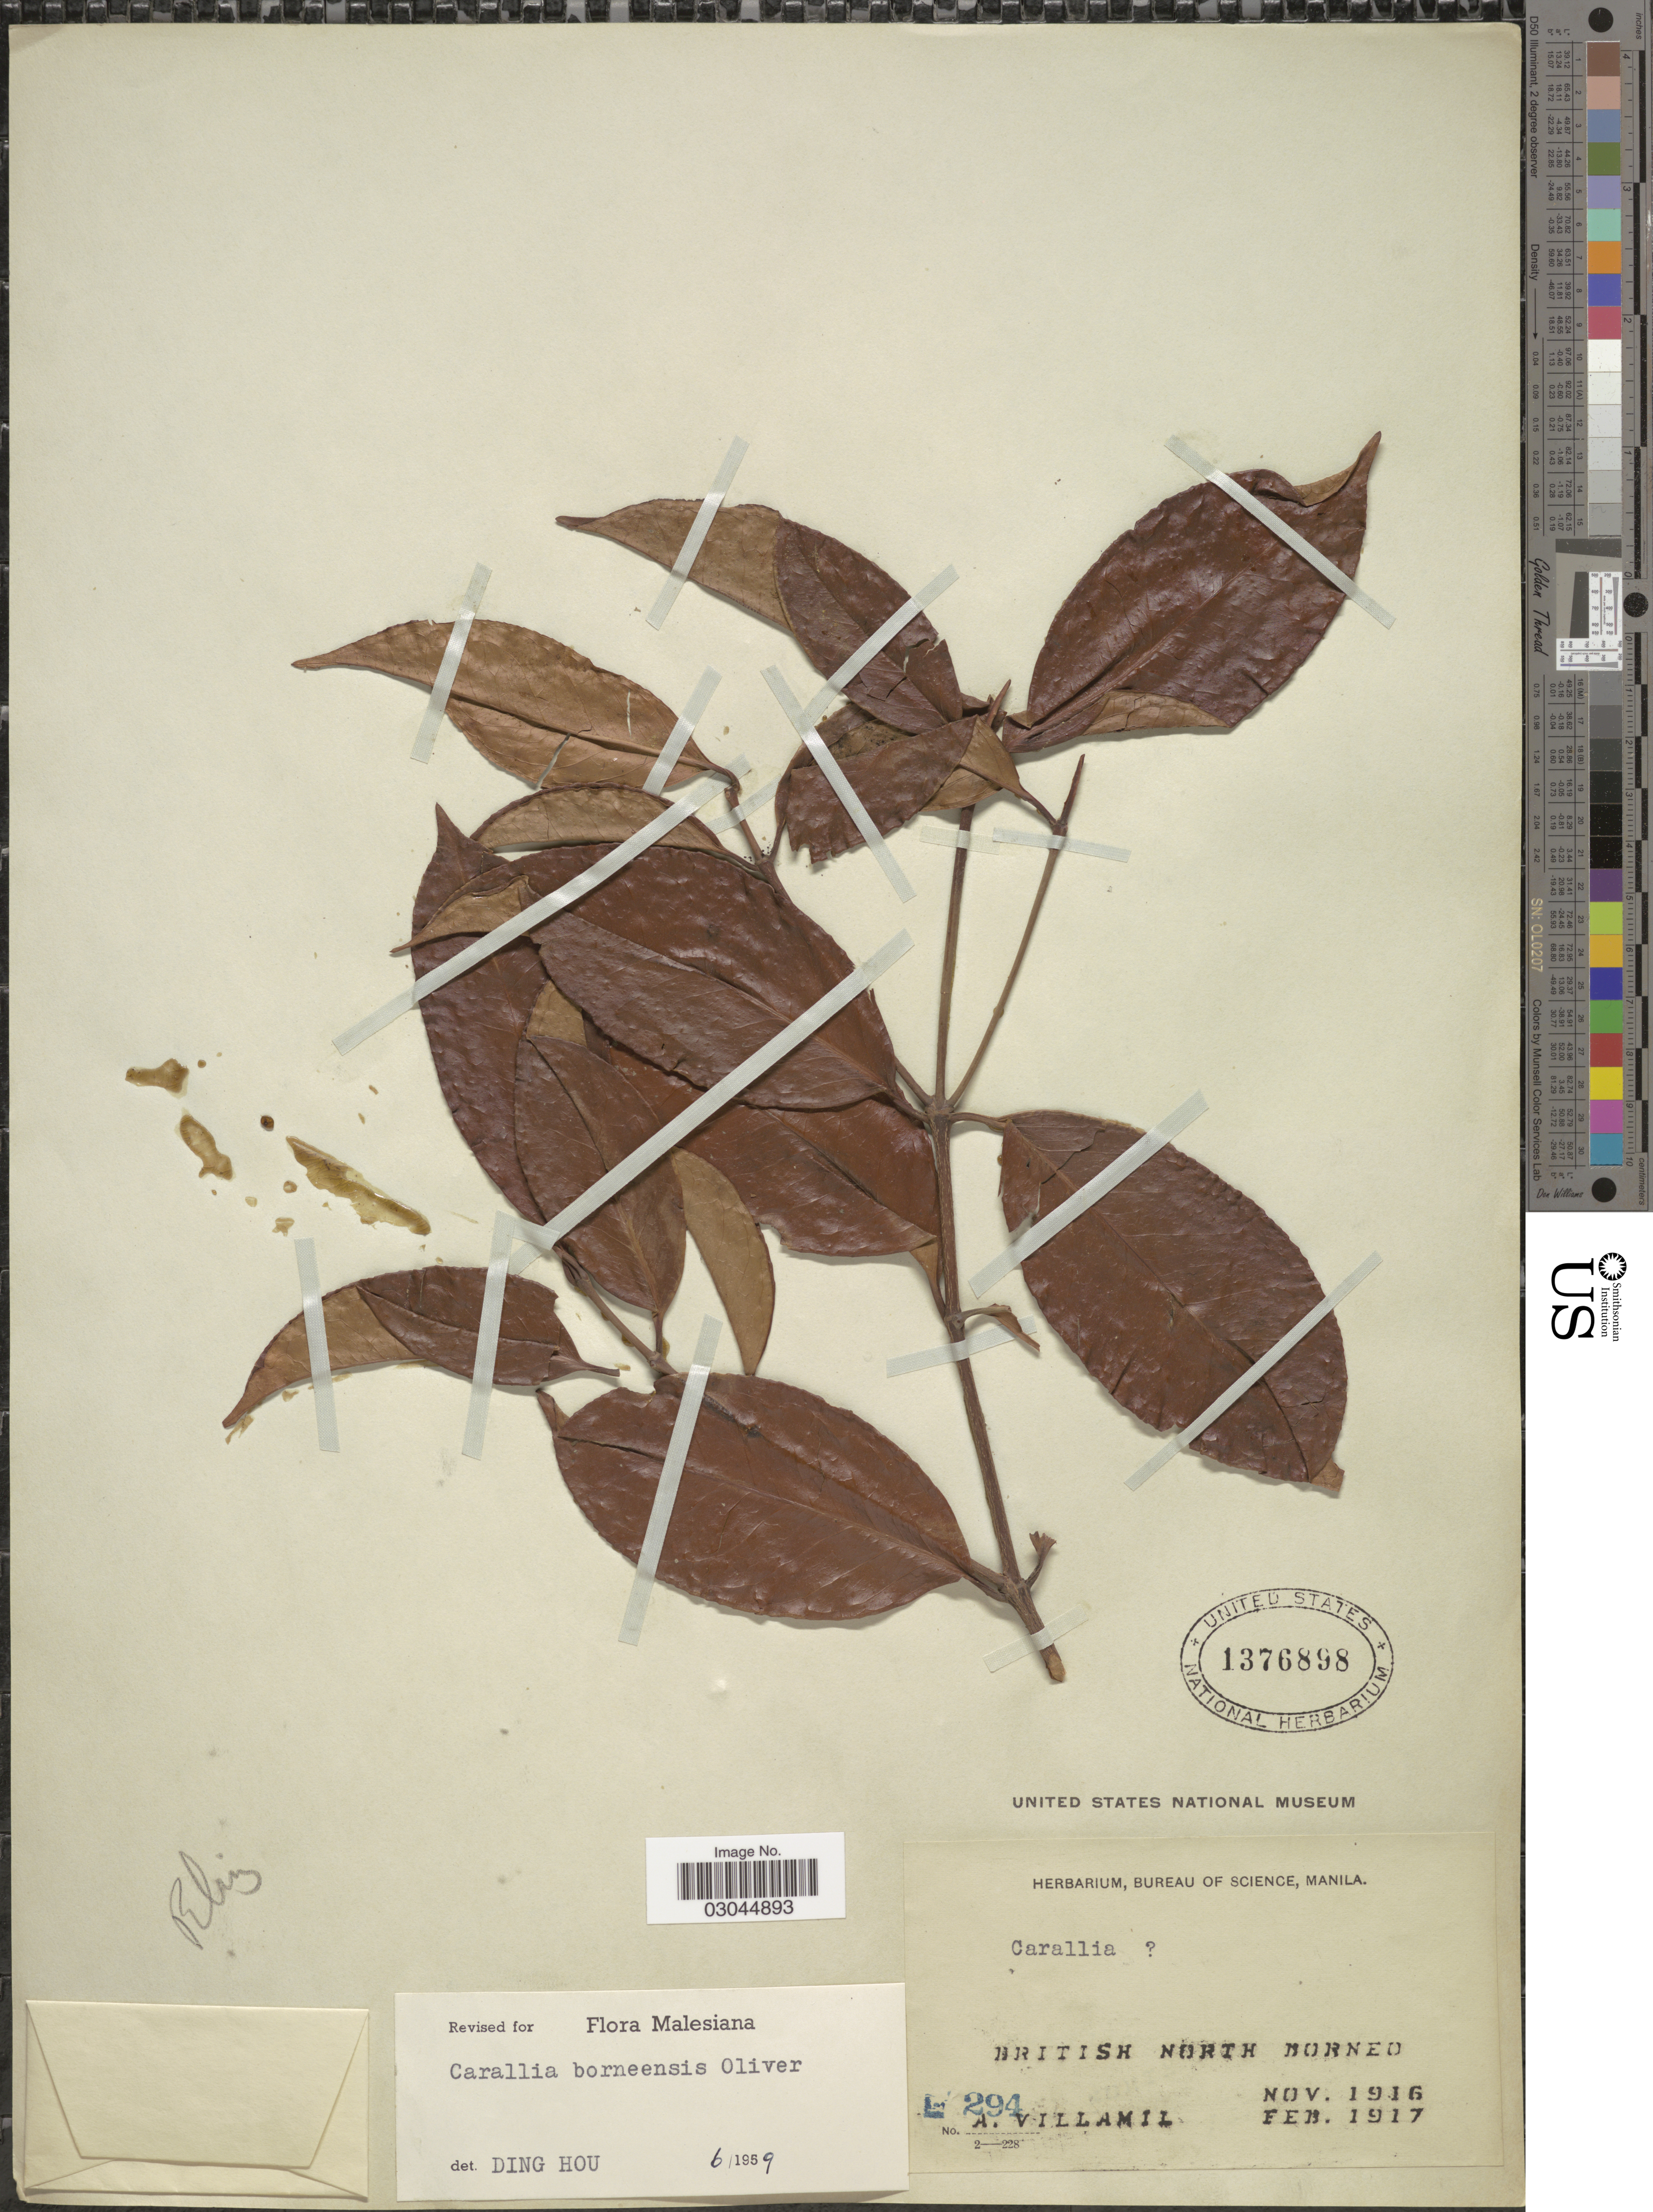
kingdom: Plantae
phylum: Tracheophyta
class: Magnoliopsida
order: Malpighiales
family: Rhizophoraceae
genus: Carallia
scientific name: Carallia borneensis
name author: Oliv.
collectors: A. Villamil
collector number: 294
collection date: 1916-11/1917-02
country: Malaysia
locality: British North Borneo.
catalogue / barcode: US 1376898